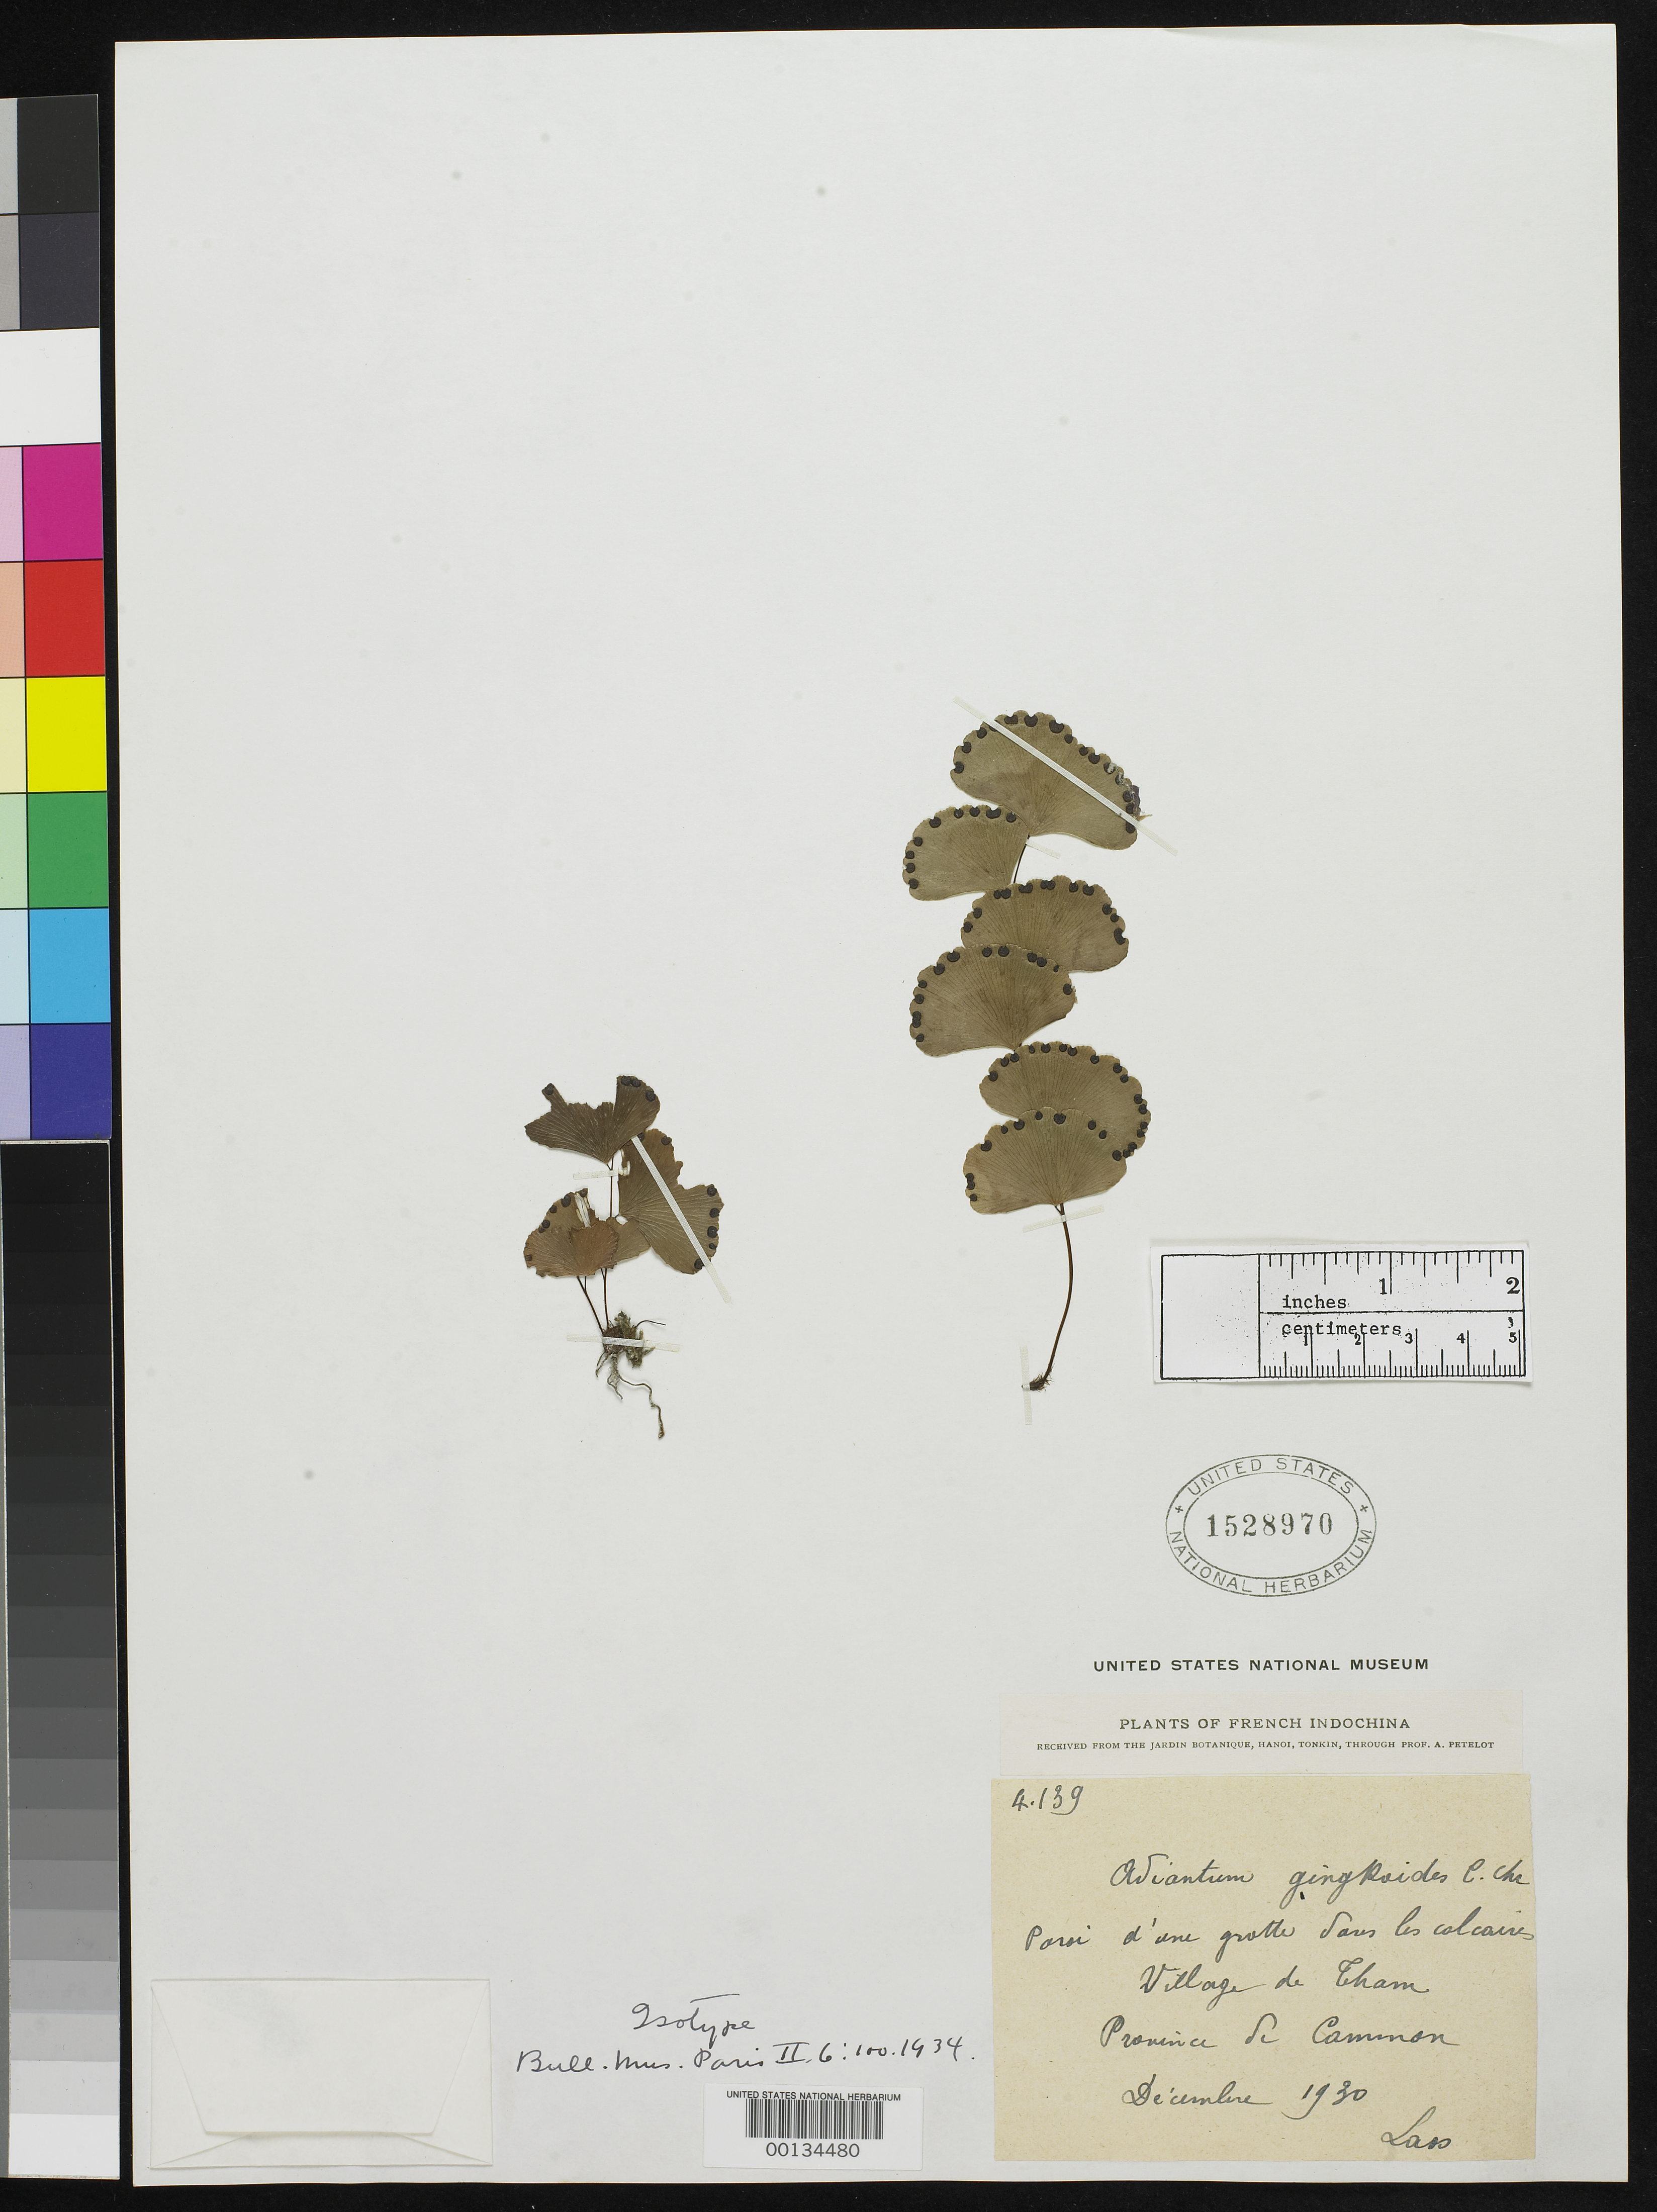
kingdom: Plantae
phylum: Tracheophyta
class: Polypodiopsida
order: Polypodiales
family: Pteridaceae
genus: Adiantum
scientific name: Adiantum gingkoides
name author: C. Chr.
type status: Type Collection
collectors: P. A. Pételot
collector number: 4139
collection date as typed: Dec 1930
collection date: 1930-12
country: Laos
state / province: Khammouan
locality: Village de Tham, Province de Cammon. (Country originally recorded as "Indochina".).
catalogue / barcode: US 1528970